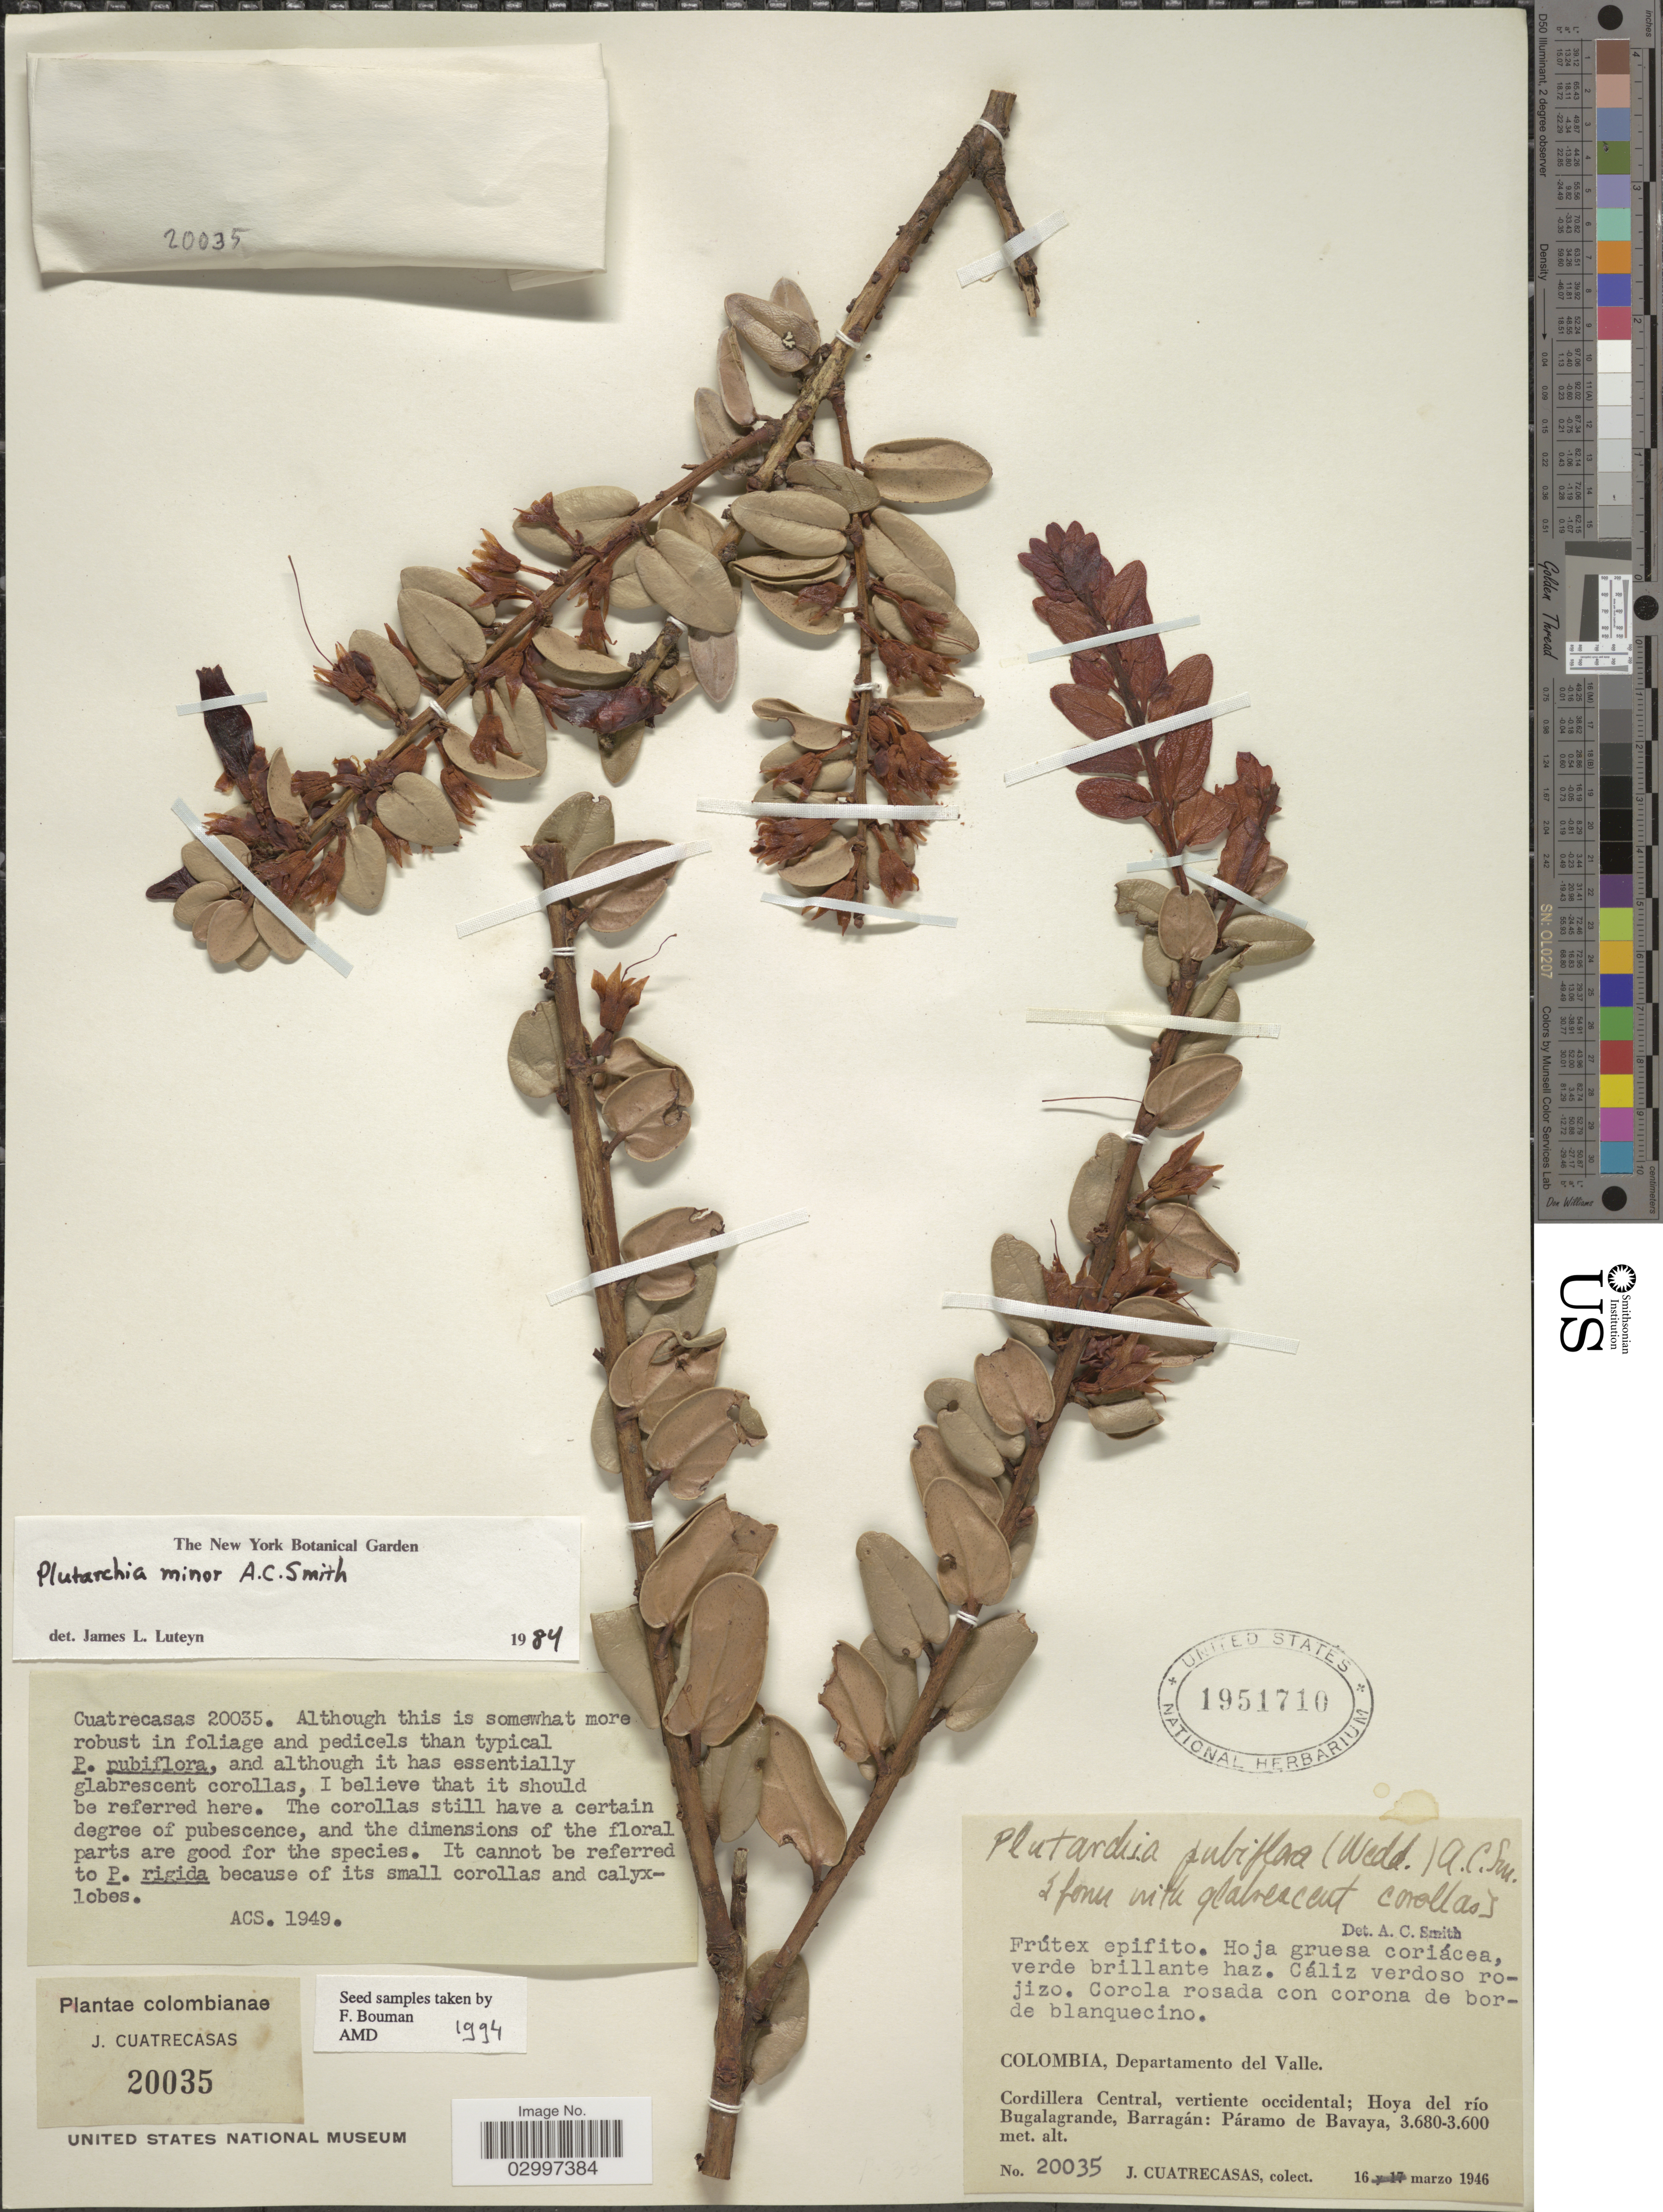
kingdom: Plantae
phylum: Tracheophyta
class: Magnoliopsida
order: Ericales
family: Ericaceae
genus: Plutarchia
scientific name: Plutarchia minor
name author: A.C. Sm.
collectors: J. Cuatrecasas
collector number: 20035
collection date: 1946-03-16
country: Colombia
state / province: Valle del Cauca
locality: Departamento del Valle, Cordillera Central, vertiente occidental, Hoya del río Bugalagrande, Barragán, Páramo de Bavaya.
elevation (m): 3600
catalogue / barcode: US 1951710